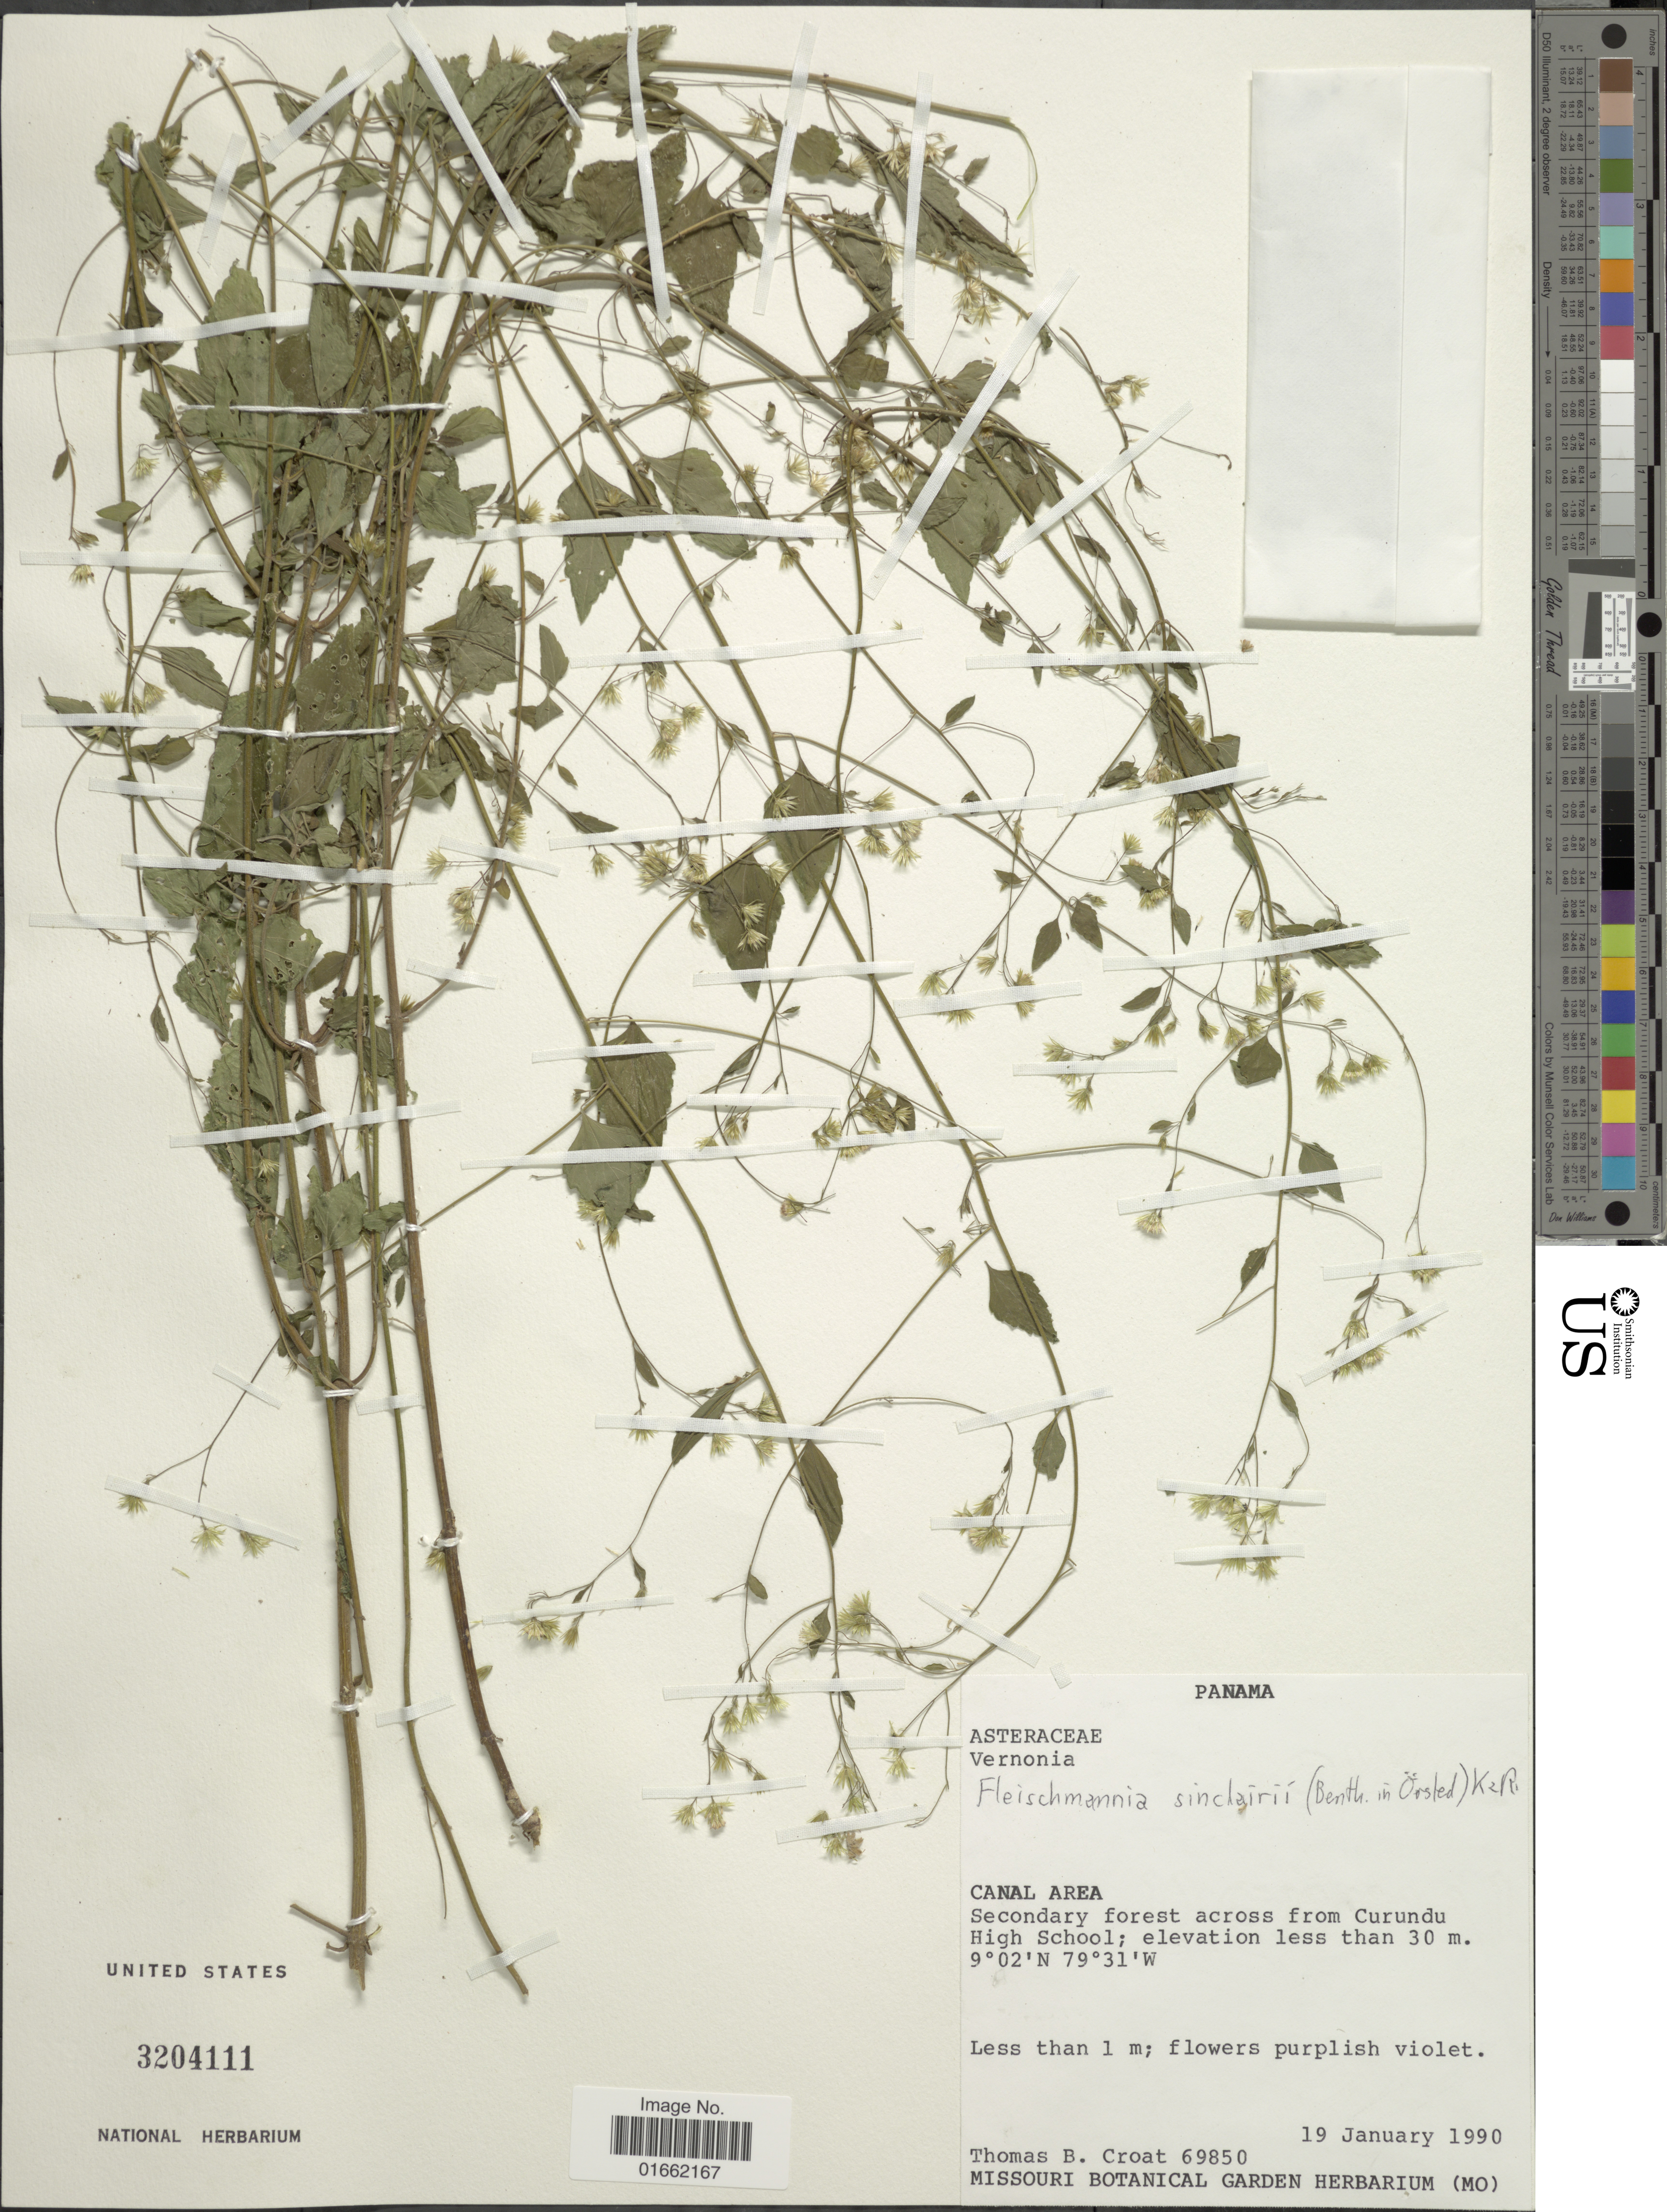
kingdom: Plantae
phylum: Tracheophyta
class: Magnoliopsida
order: Asterales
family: Asteraceae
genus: Fleischmannia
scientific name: Fleischmannia sinclairii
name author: (Benth. ex Oerst.) R.M. King & H. Rob.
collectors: T. B. Croat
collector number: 69850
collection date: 1990-01-19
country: Panama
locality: Canal Area. Secondary forest across from Curundu High School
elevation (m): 30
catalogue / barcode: US 3204111